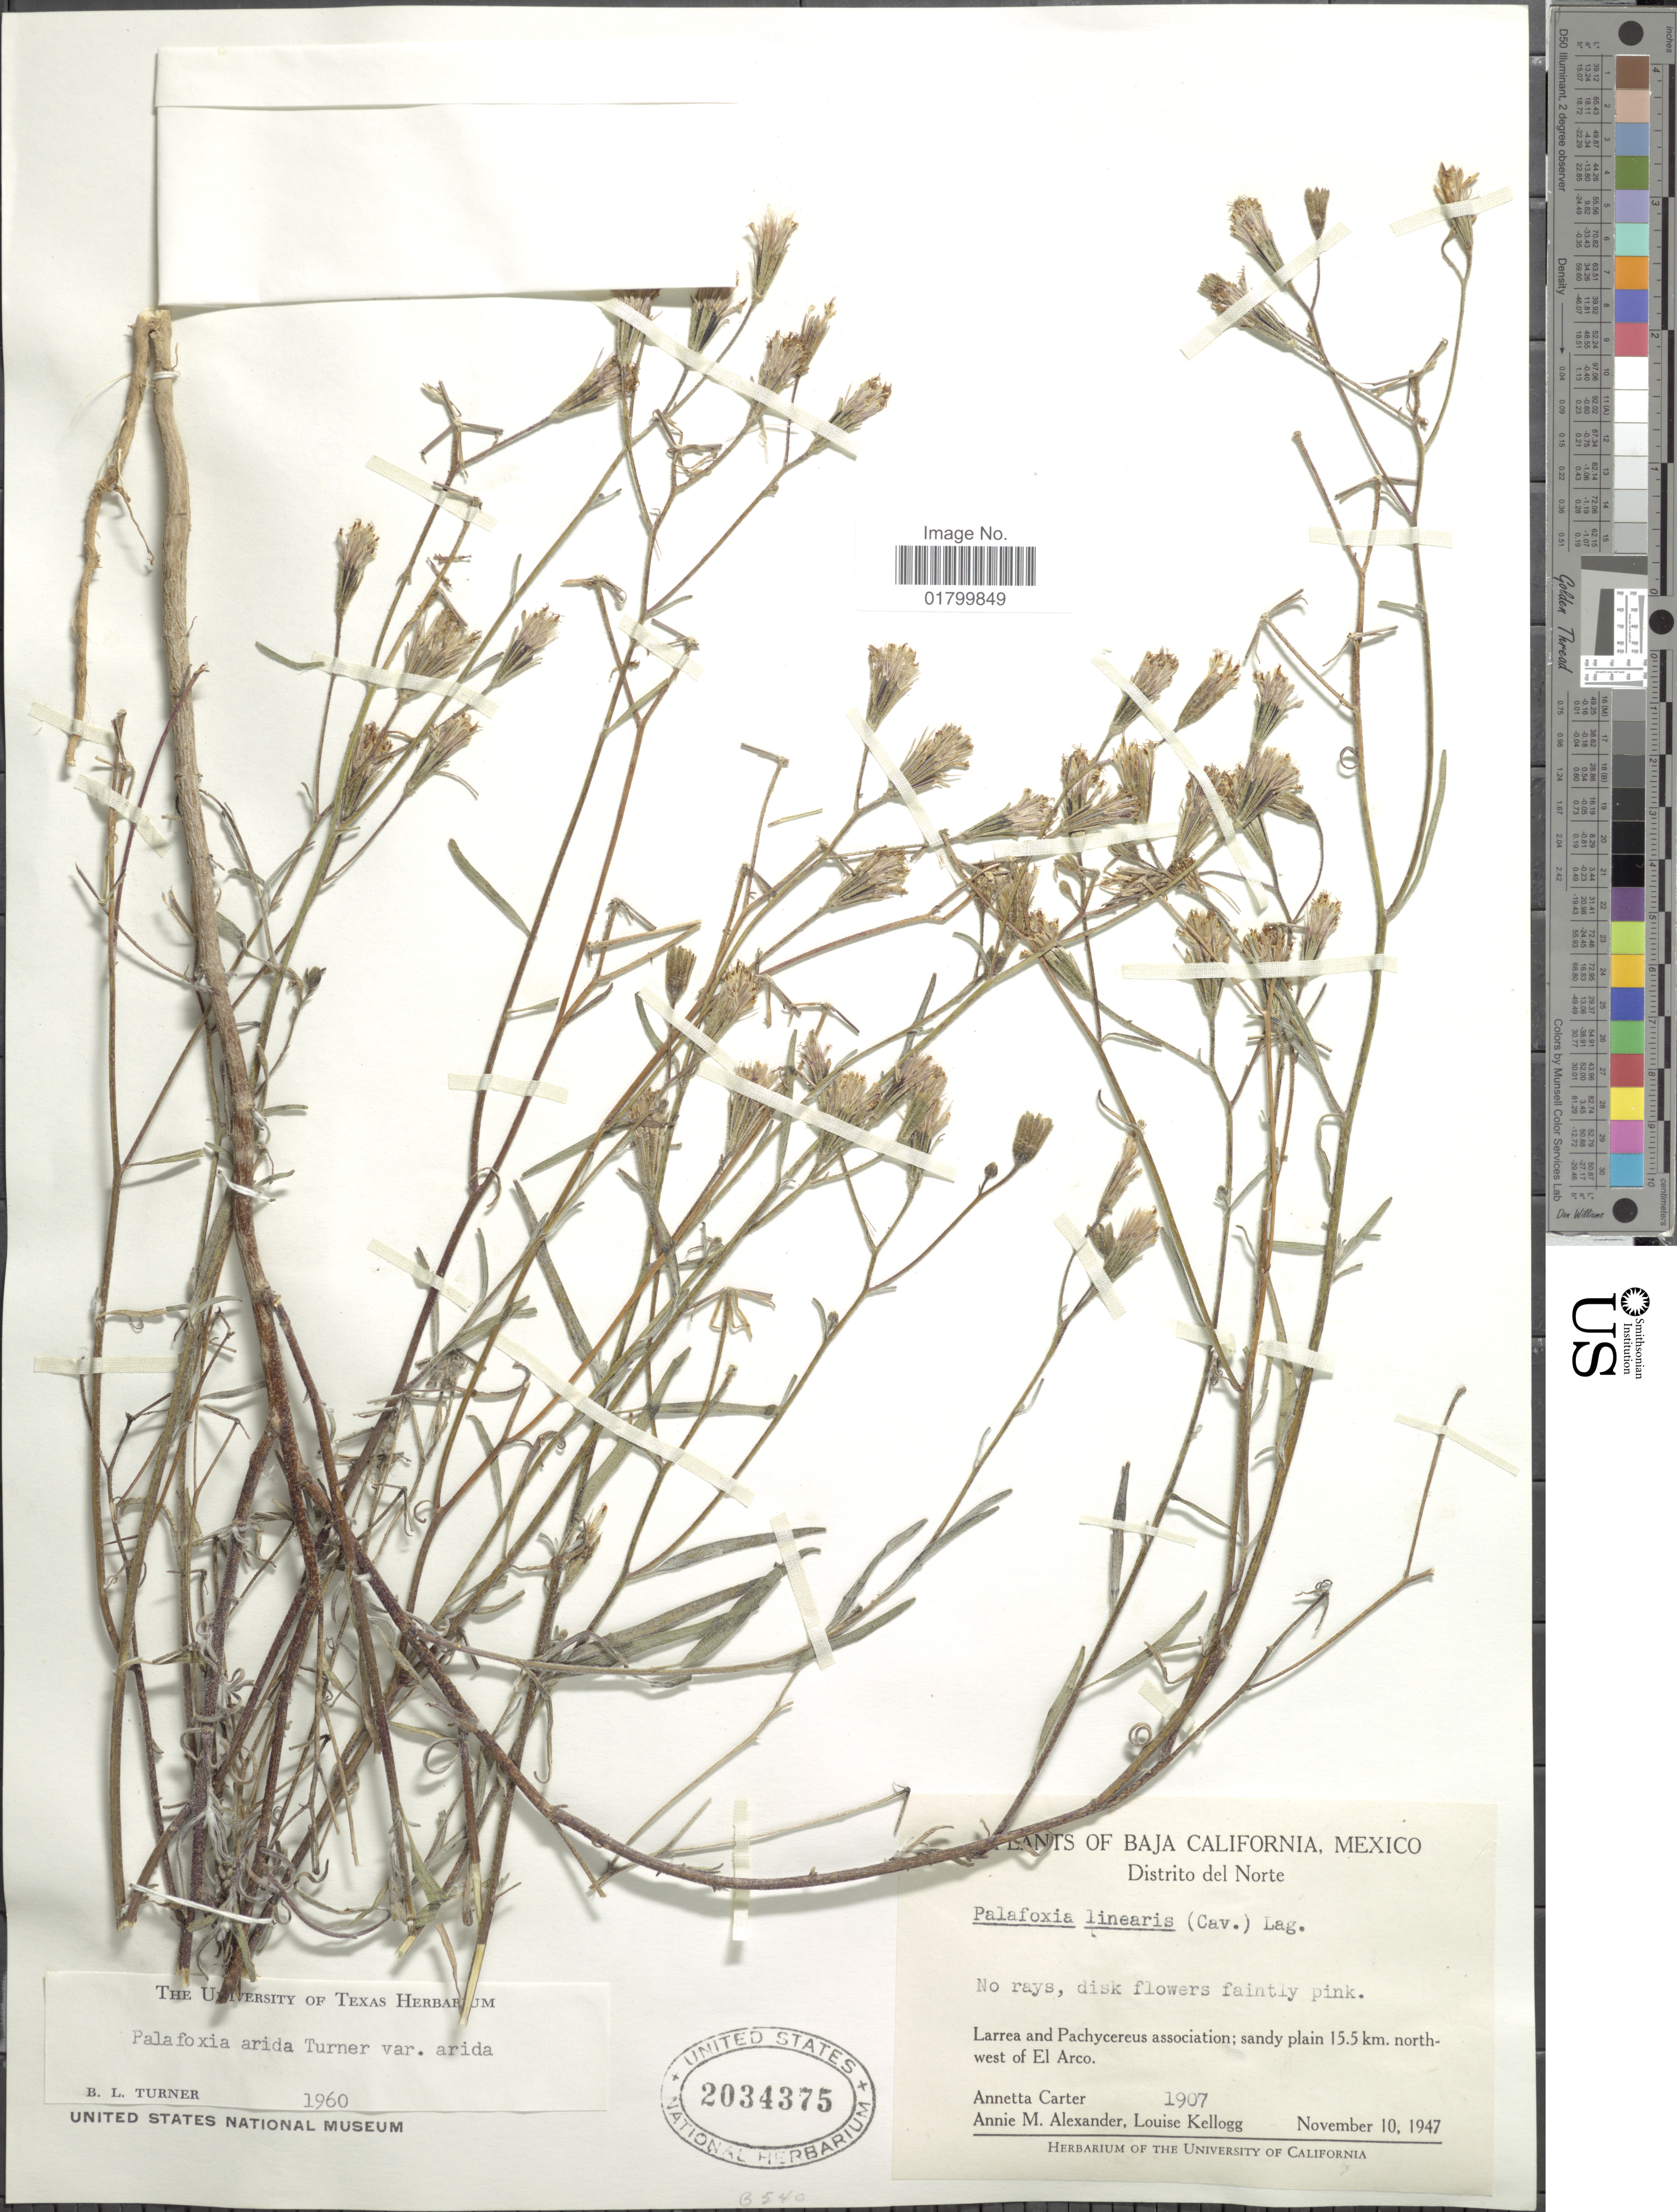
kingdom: Plantae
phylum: Tracheophyta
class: Magnoliopsida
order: Asterales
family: Asteraceae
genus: Palafoxia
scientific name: Palafoxia arida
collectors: A. Carter, A. M. Alexander & L. Kellogg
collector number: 1907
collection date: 1947-11-10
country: Mexico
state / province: Baja California Sur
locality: Baja California, Mexico, Distrito del Norte, sandy plain 15.5 km. northwest of El Arco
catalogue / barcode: US 2034375